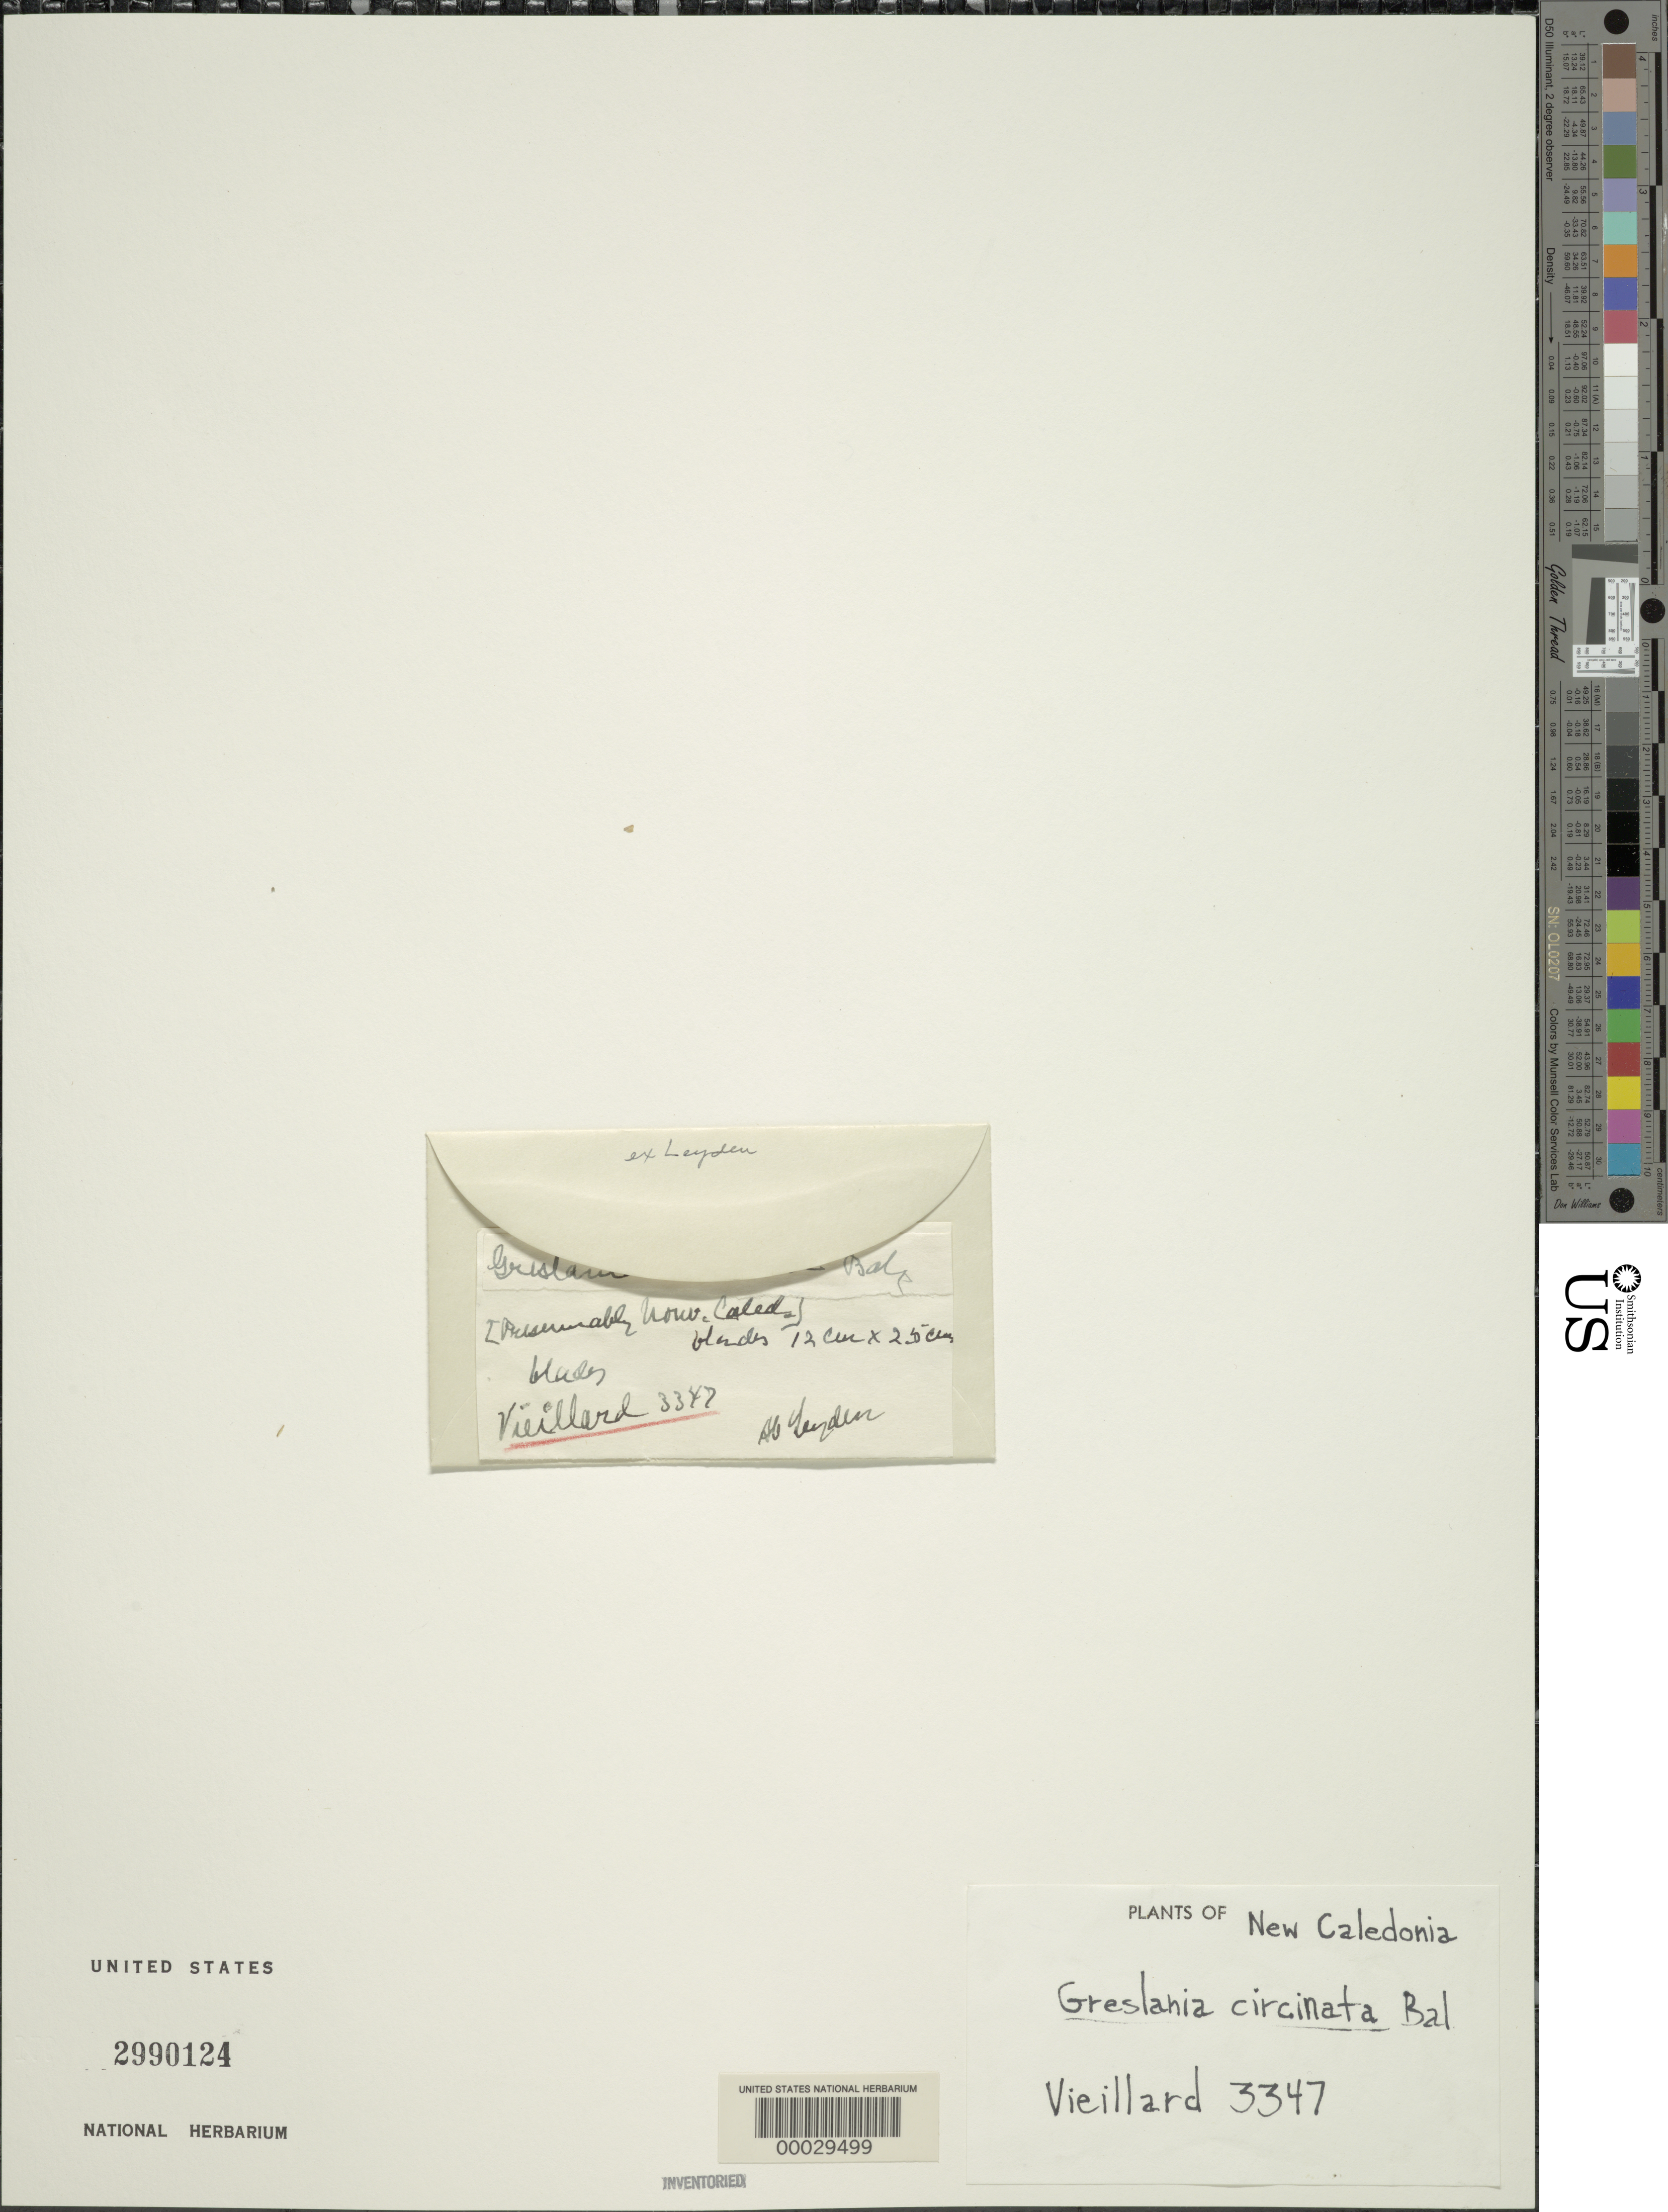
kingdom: Plantae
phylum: Tracheophyta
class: Liliopsida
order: Poales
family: Poaceae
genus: Greslania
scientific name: Greslania circinata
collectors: -. Vieillard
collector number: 3347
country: New Caledonia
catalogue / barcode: US 2990124